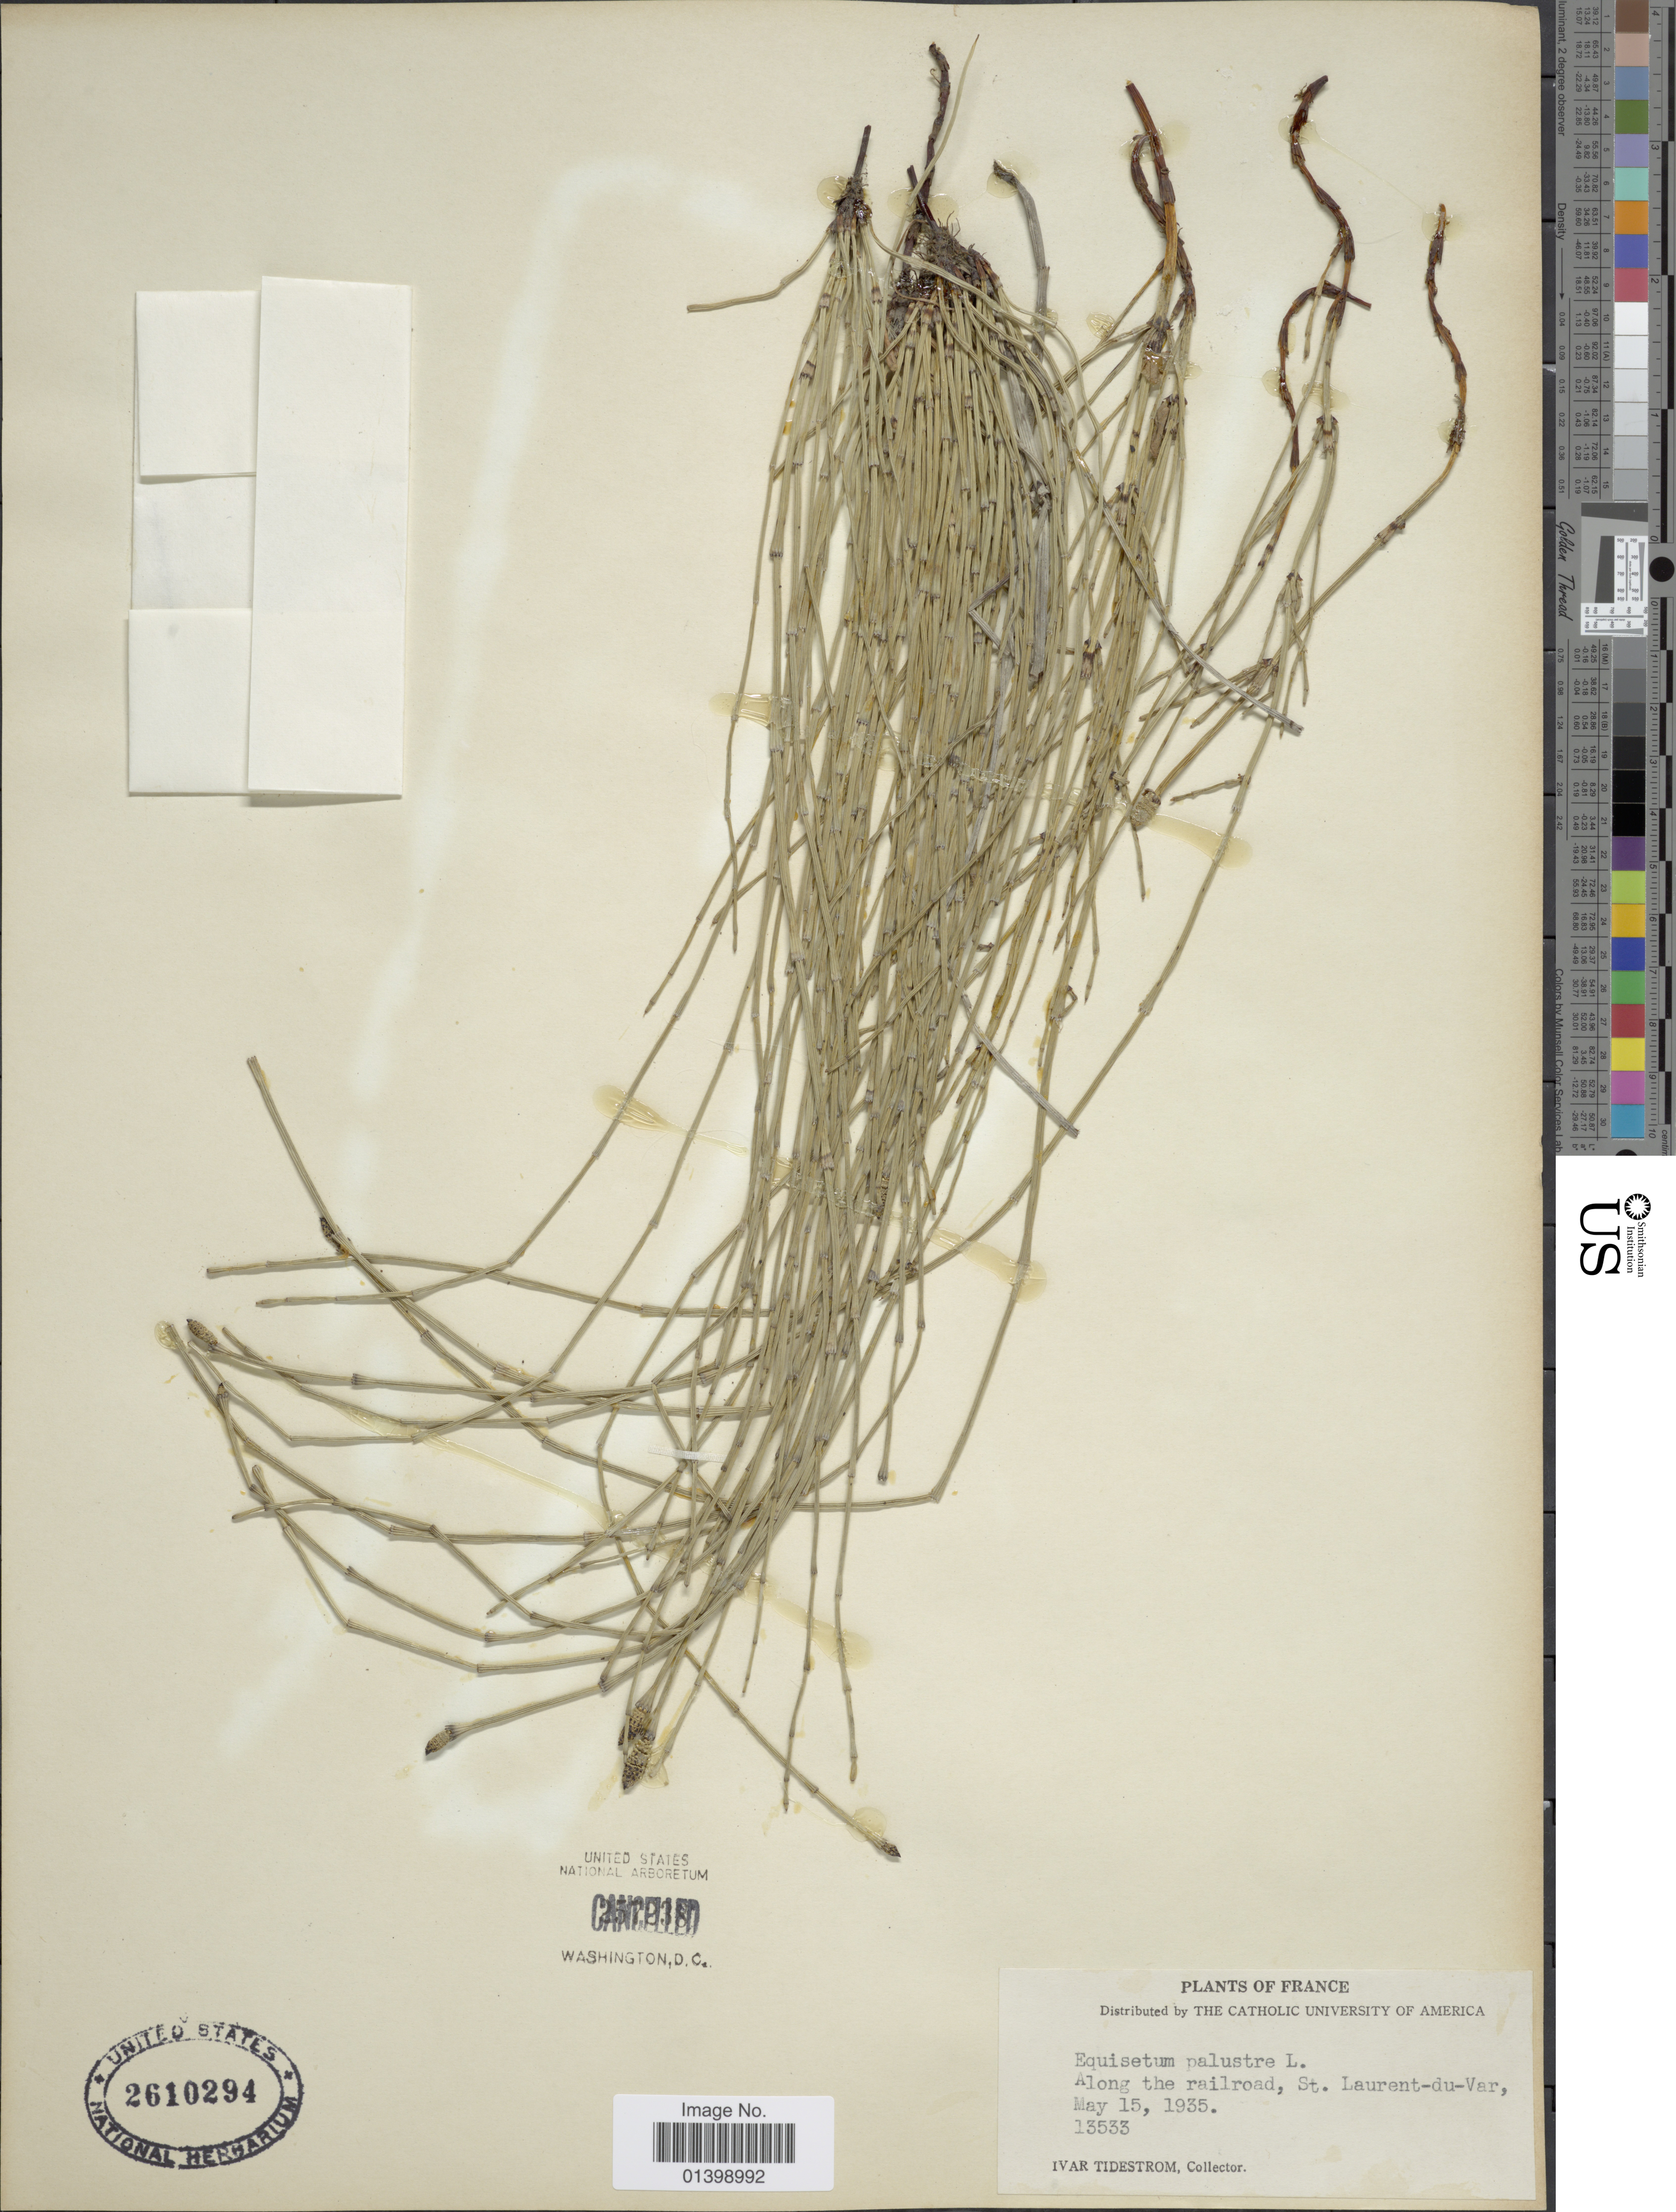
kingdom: Plantae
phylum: Tracheophyta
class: Polypodiopsida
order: Equisetales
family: Equisetaceae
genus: Equisetum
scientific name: Equisetum palustre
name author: L.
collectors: I. F. Tidestrom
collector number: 13533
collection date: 1935-05-15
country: France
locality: Along the railroad, St Laurent-du-Var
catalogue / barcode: US 2610294